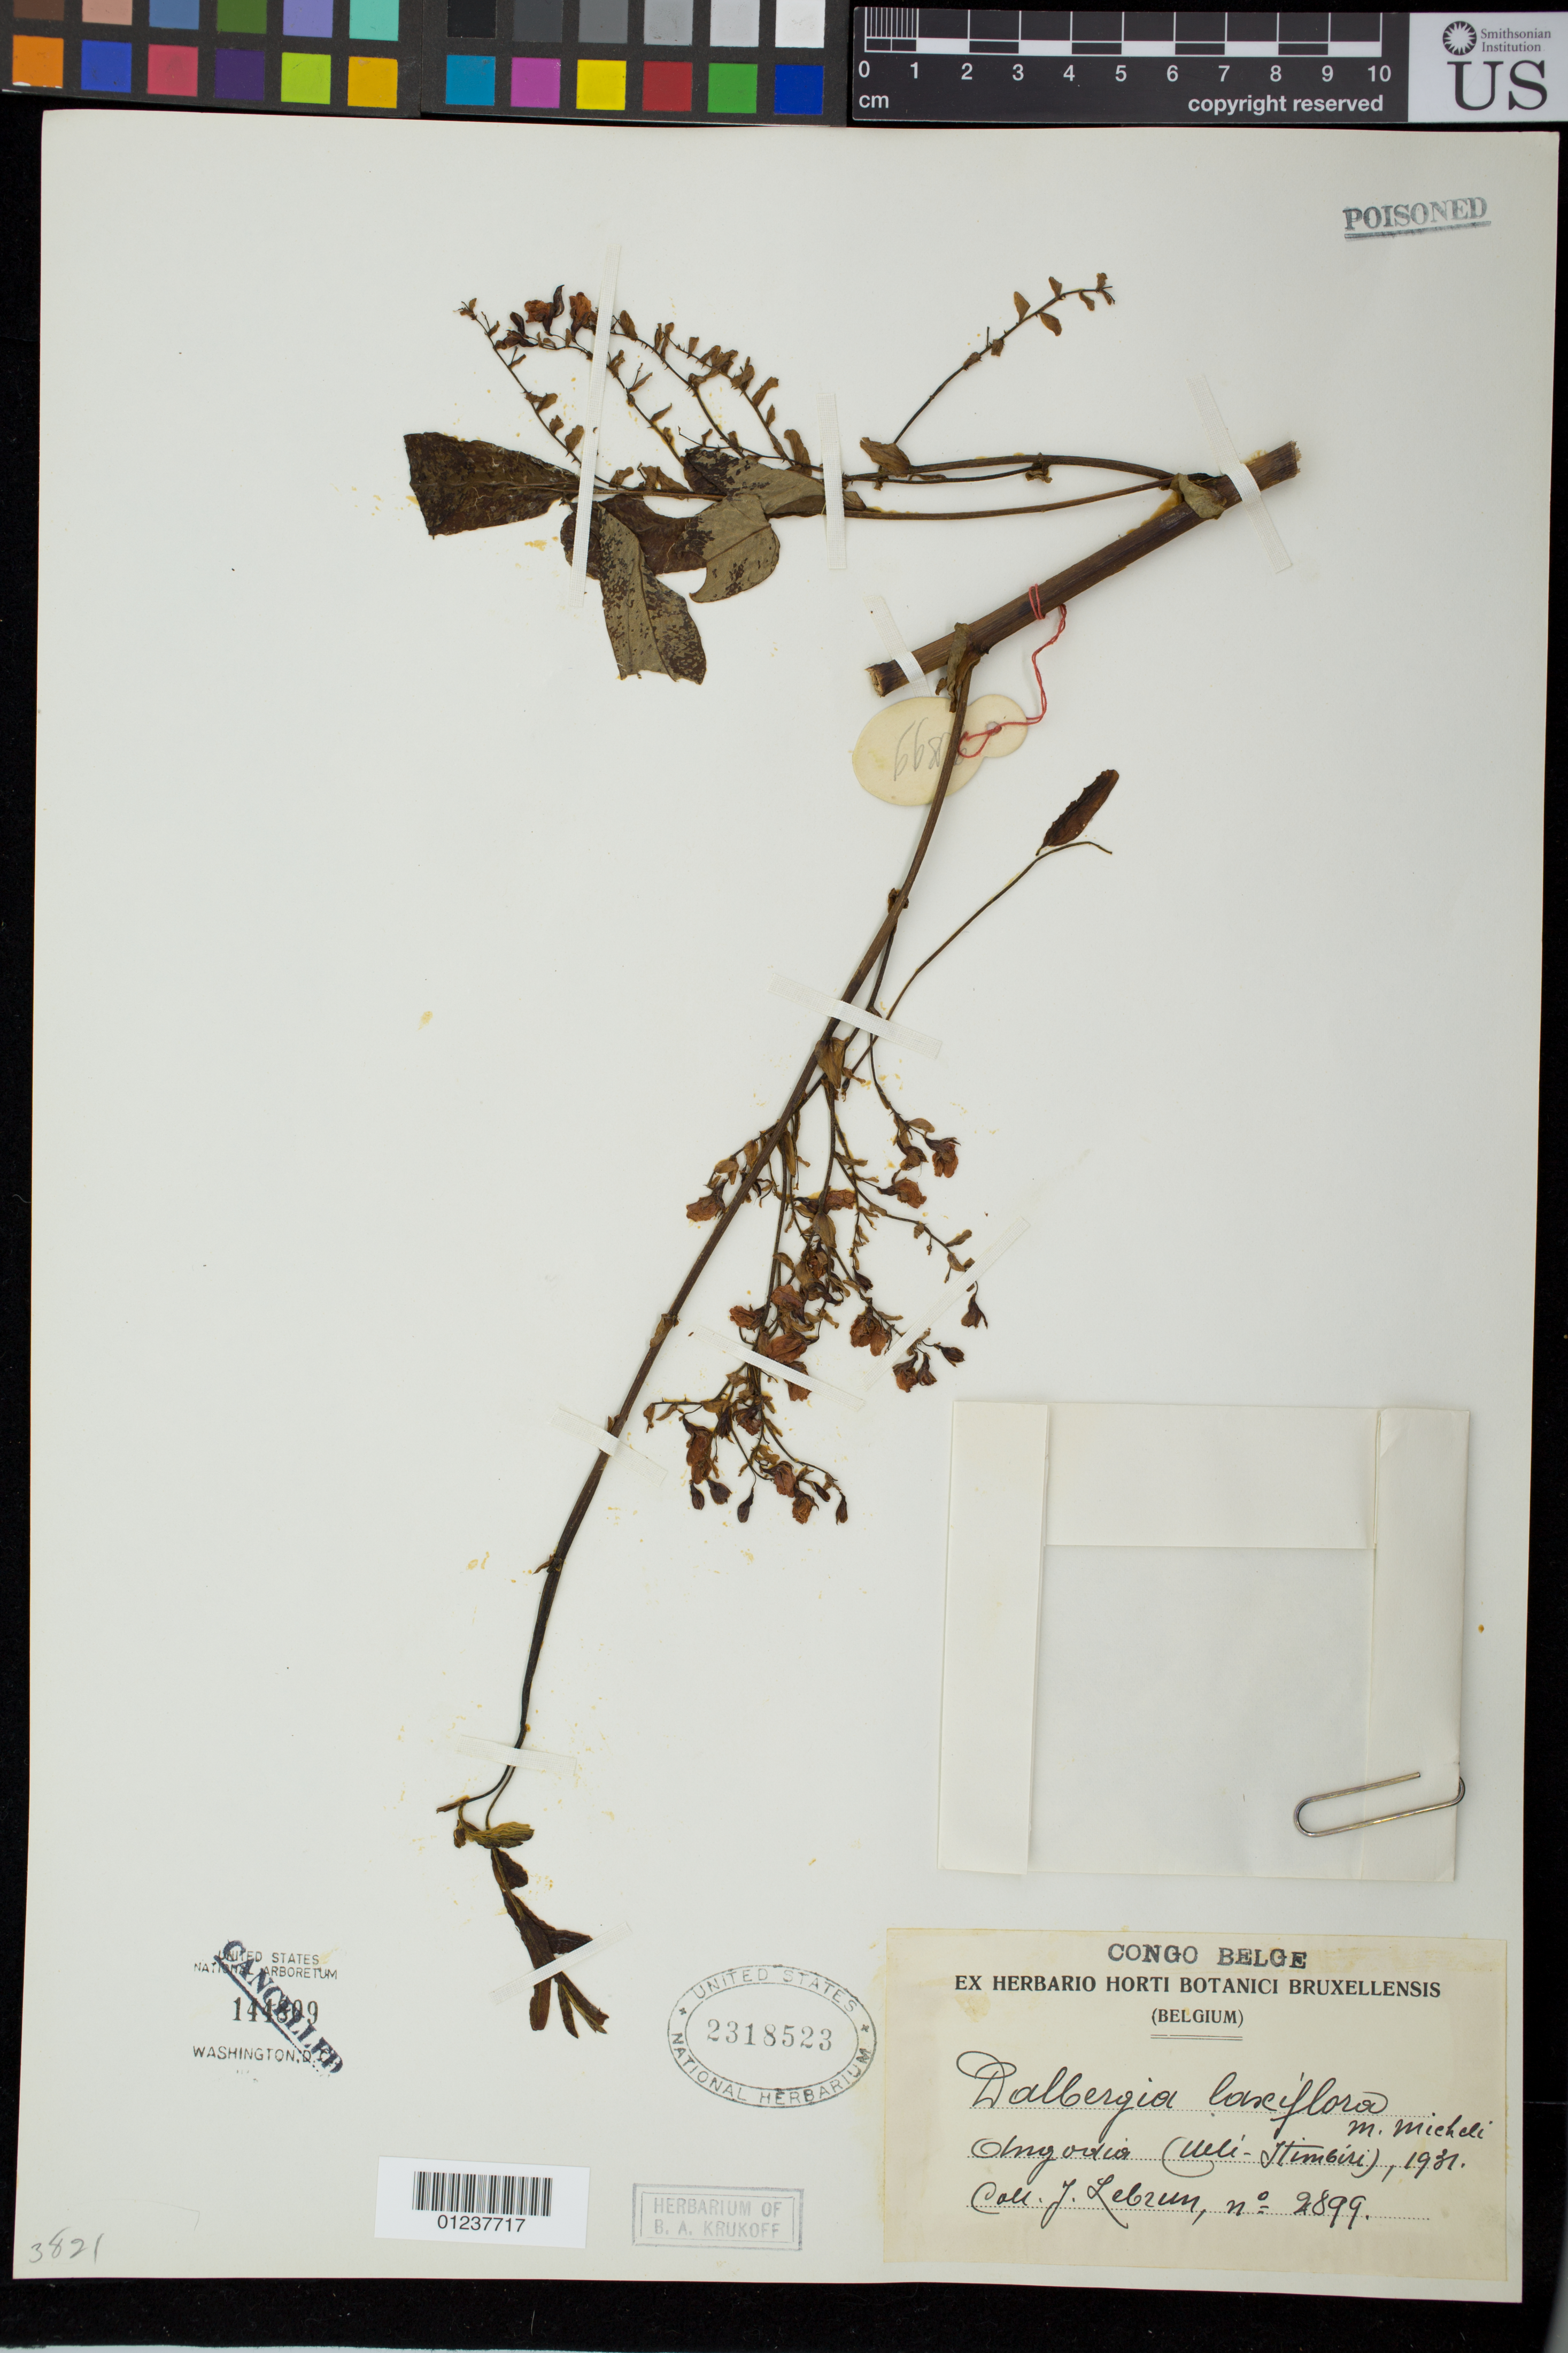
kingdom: Plantae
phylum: Tracheophyta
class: Magnoliopsida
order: Fabales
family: Fabaceae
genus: Dalbergia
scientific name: Dalbergia laxiflora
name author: Micheli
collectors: J. A. Lebrun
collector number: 4899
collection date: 1931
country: Congo, Democratic Republic of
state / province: Bas-Uele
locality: Angodia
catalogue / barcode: US 2318523